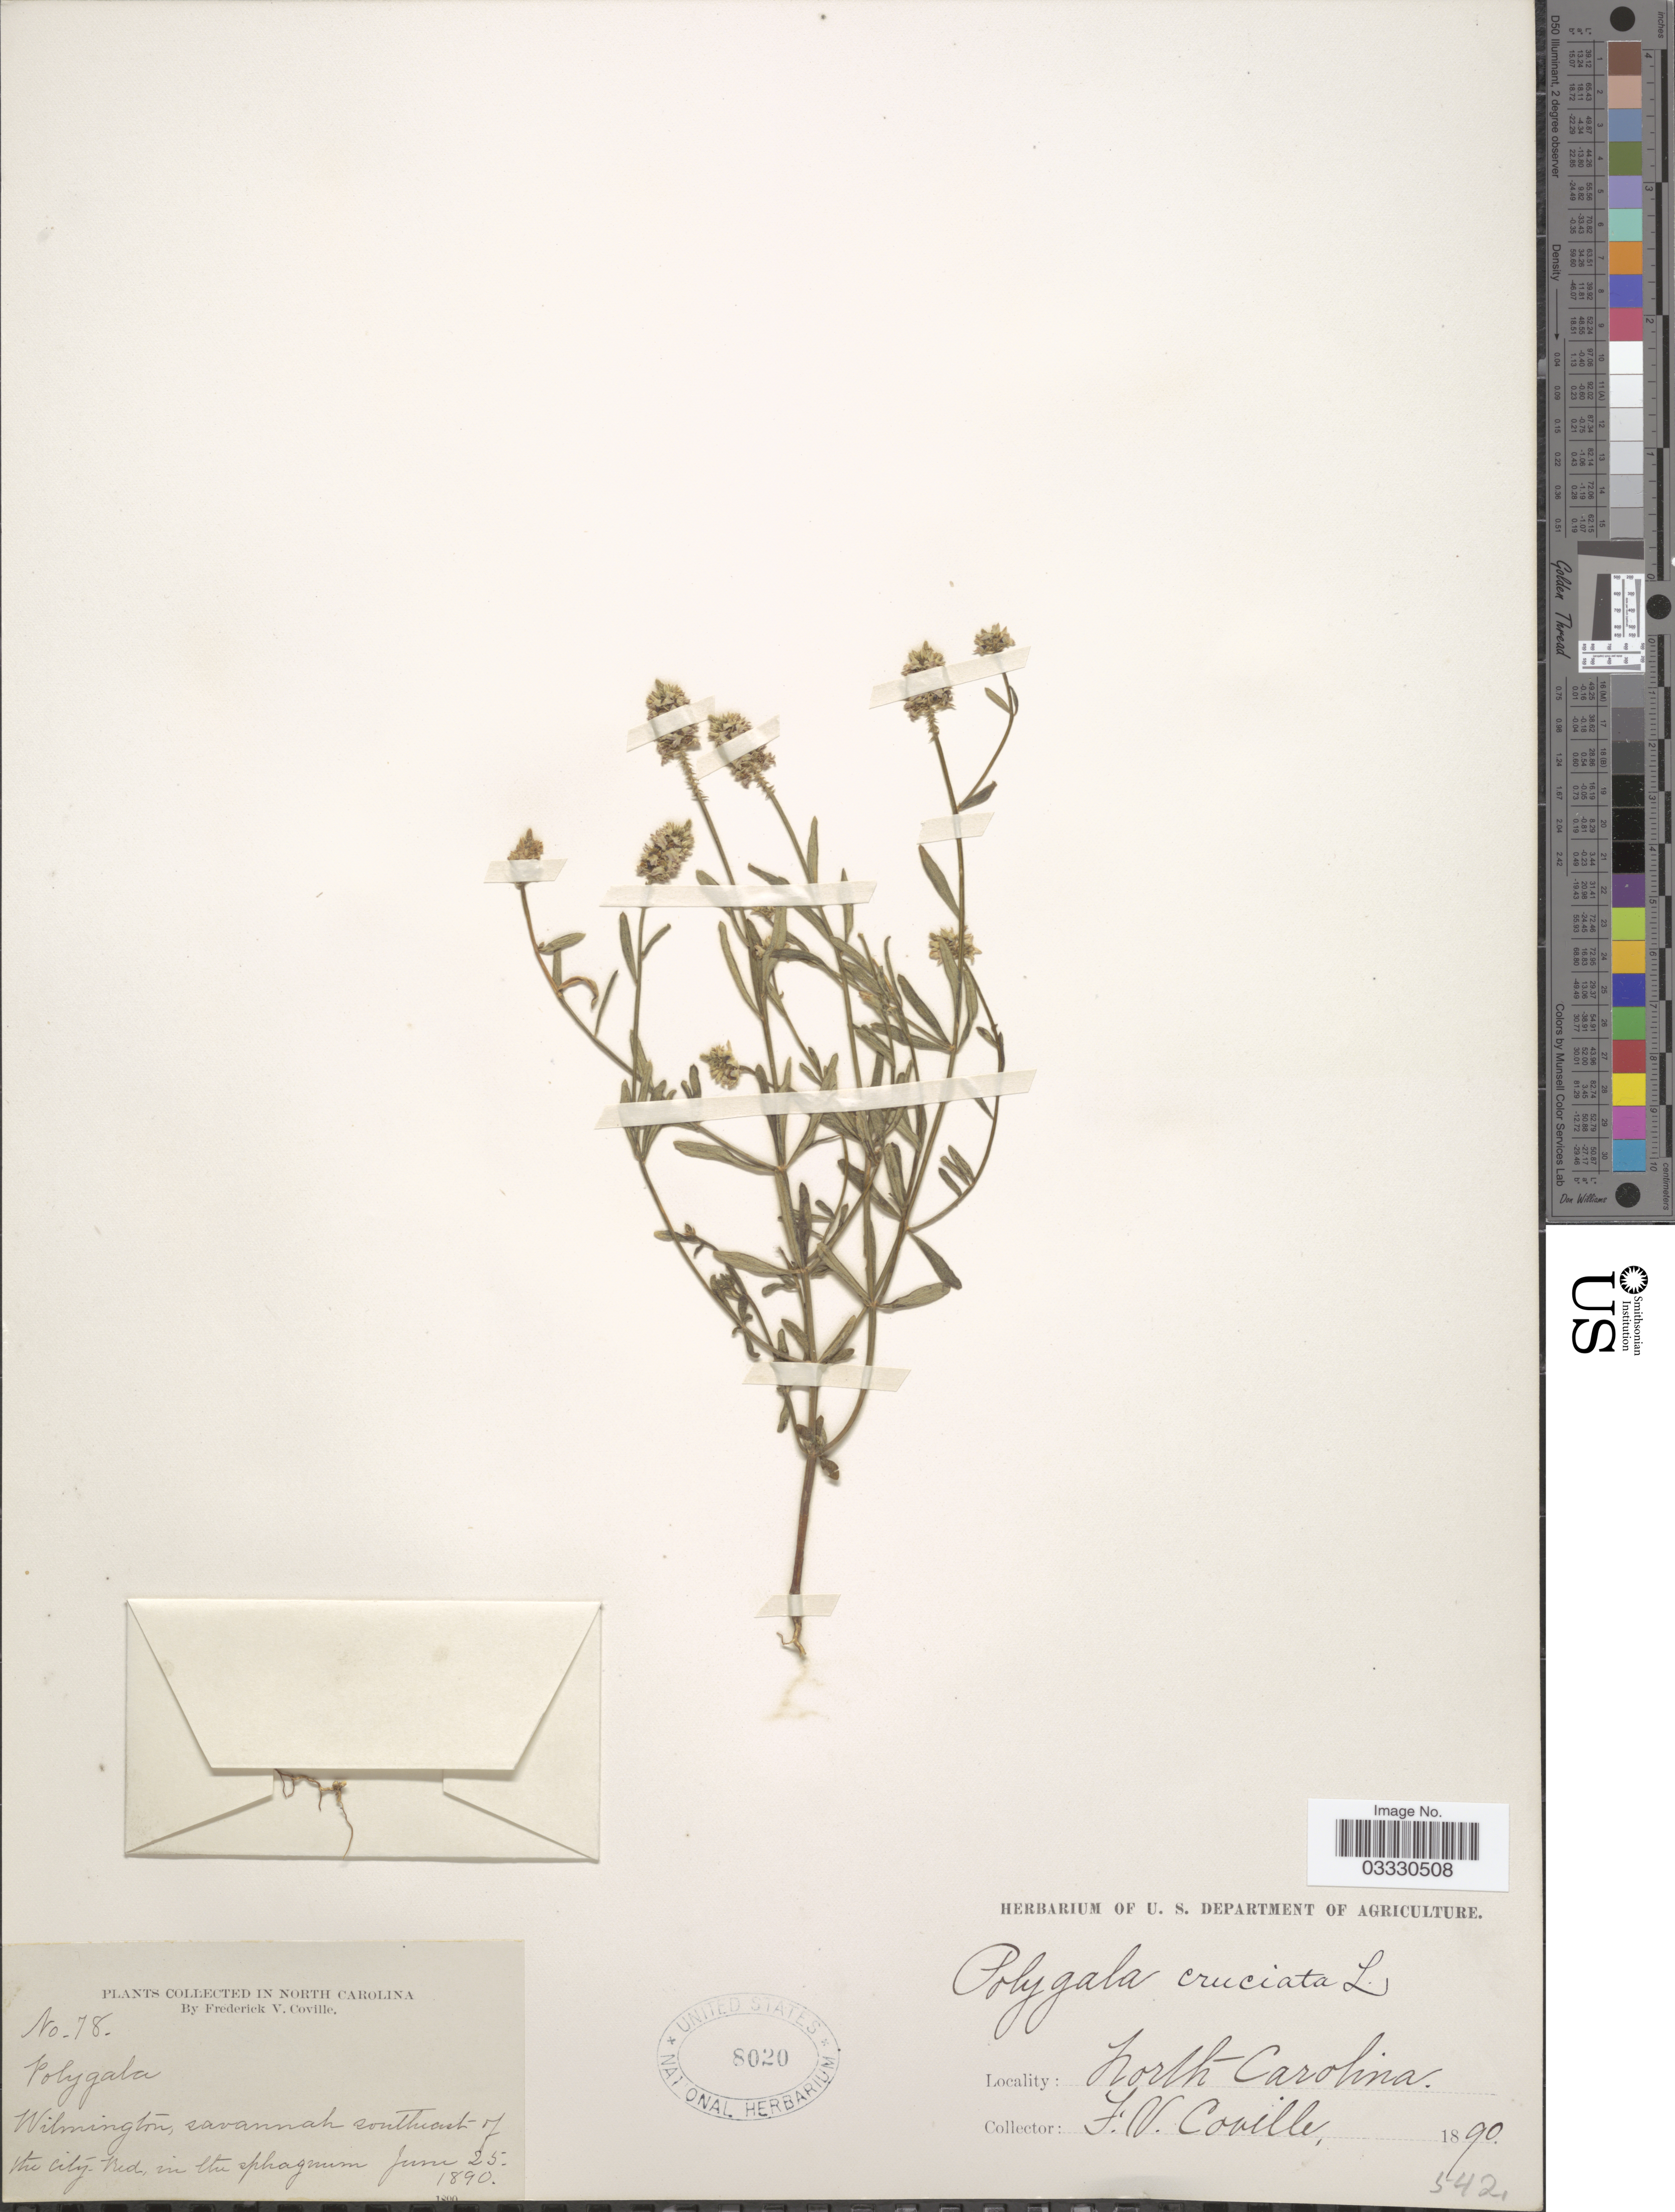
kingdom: Plantae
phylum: Tracheophyta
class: Magnoliopsida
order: Fabales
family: Polygalaceae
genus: Polygala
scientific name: Polygala cruciata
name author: L.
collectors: F. V. Coville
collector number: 78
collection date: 1890-06-25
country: United States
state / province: North Carolina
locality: Wilmington, savannah southeast of the city.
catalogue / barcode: US 8020